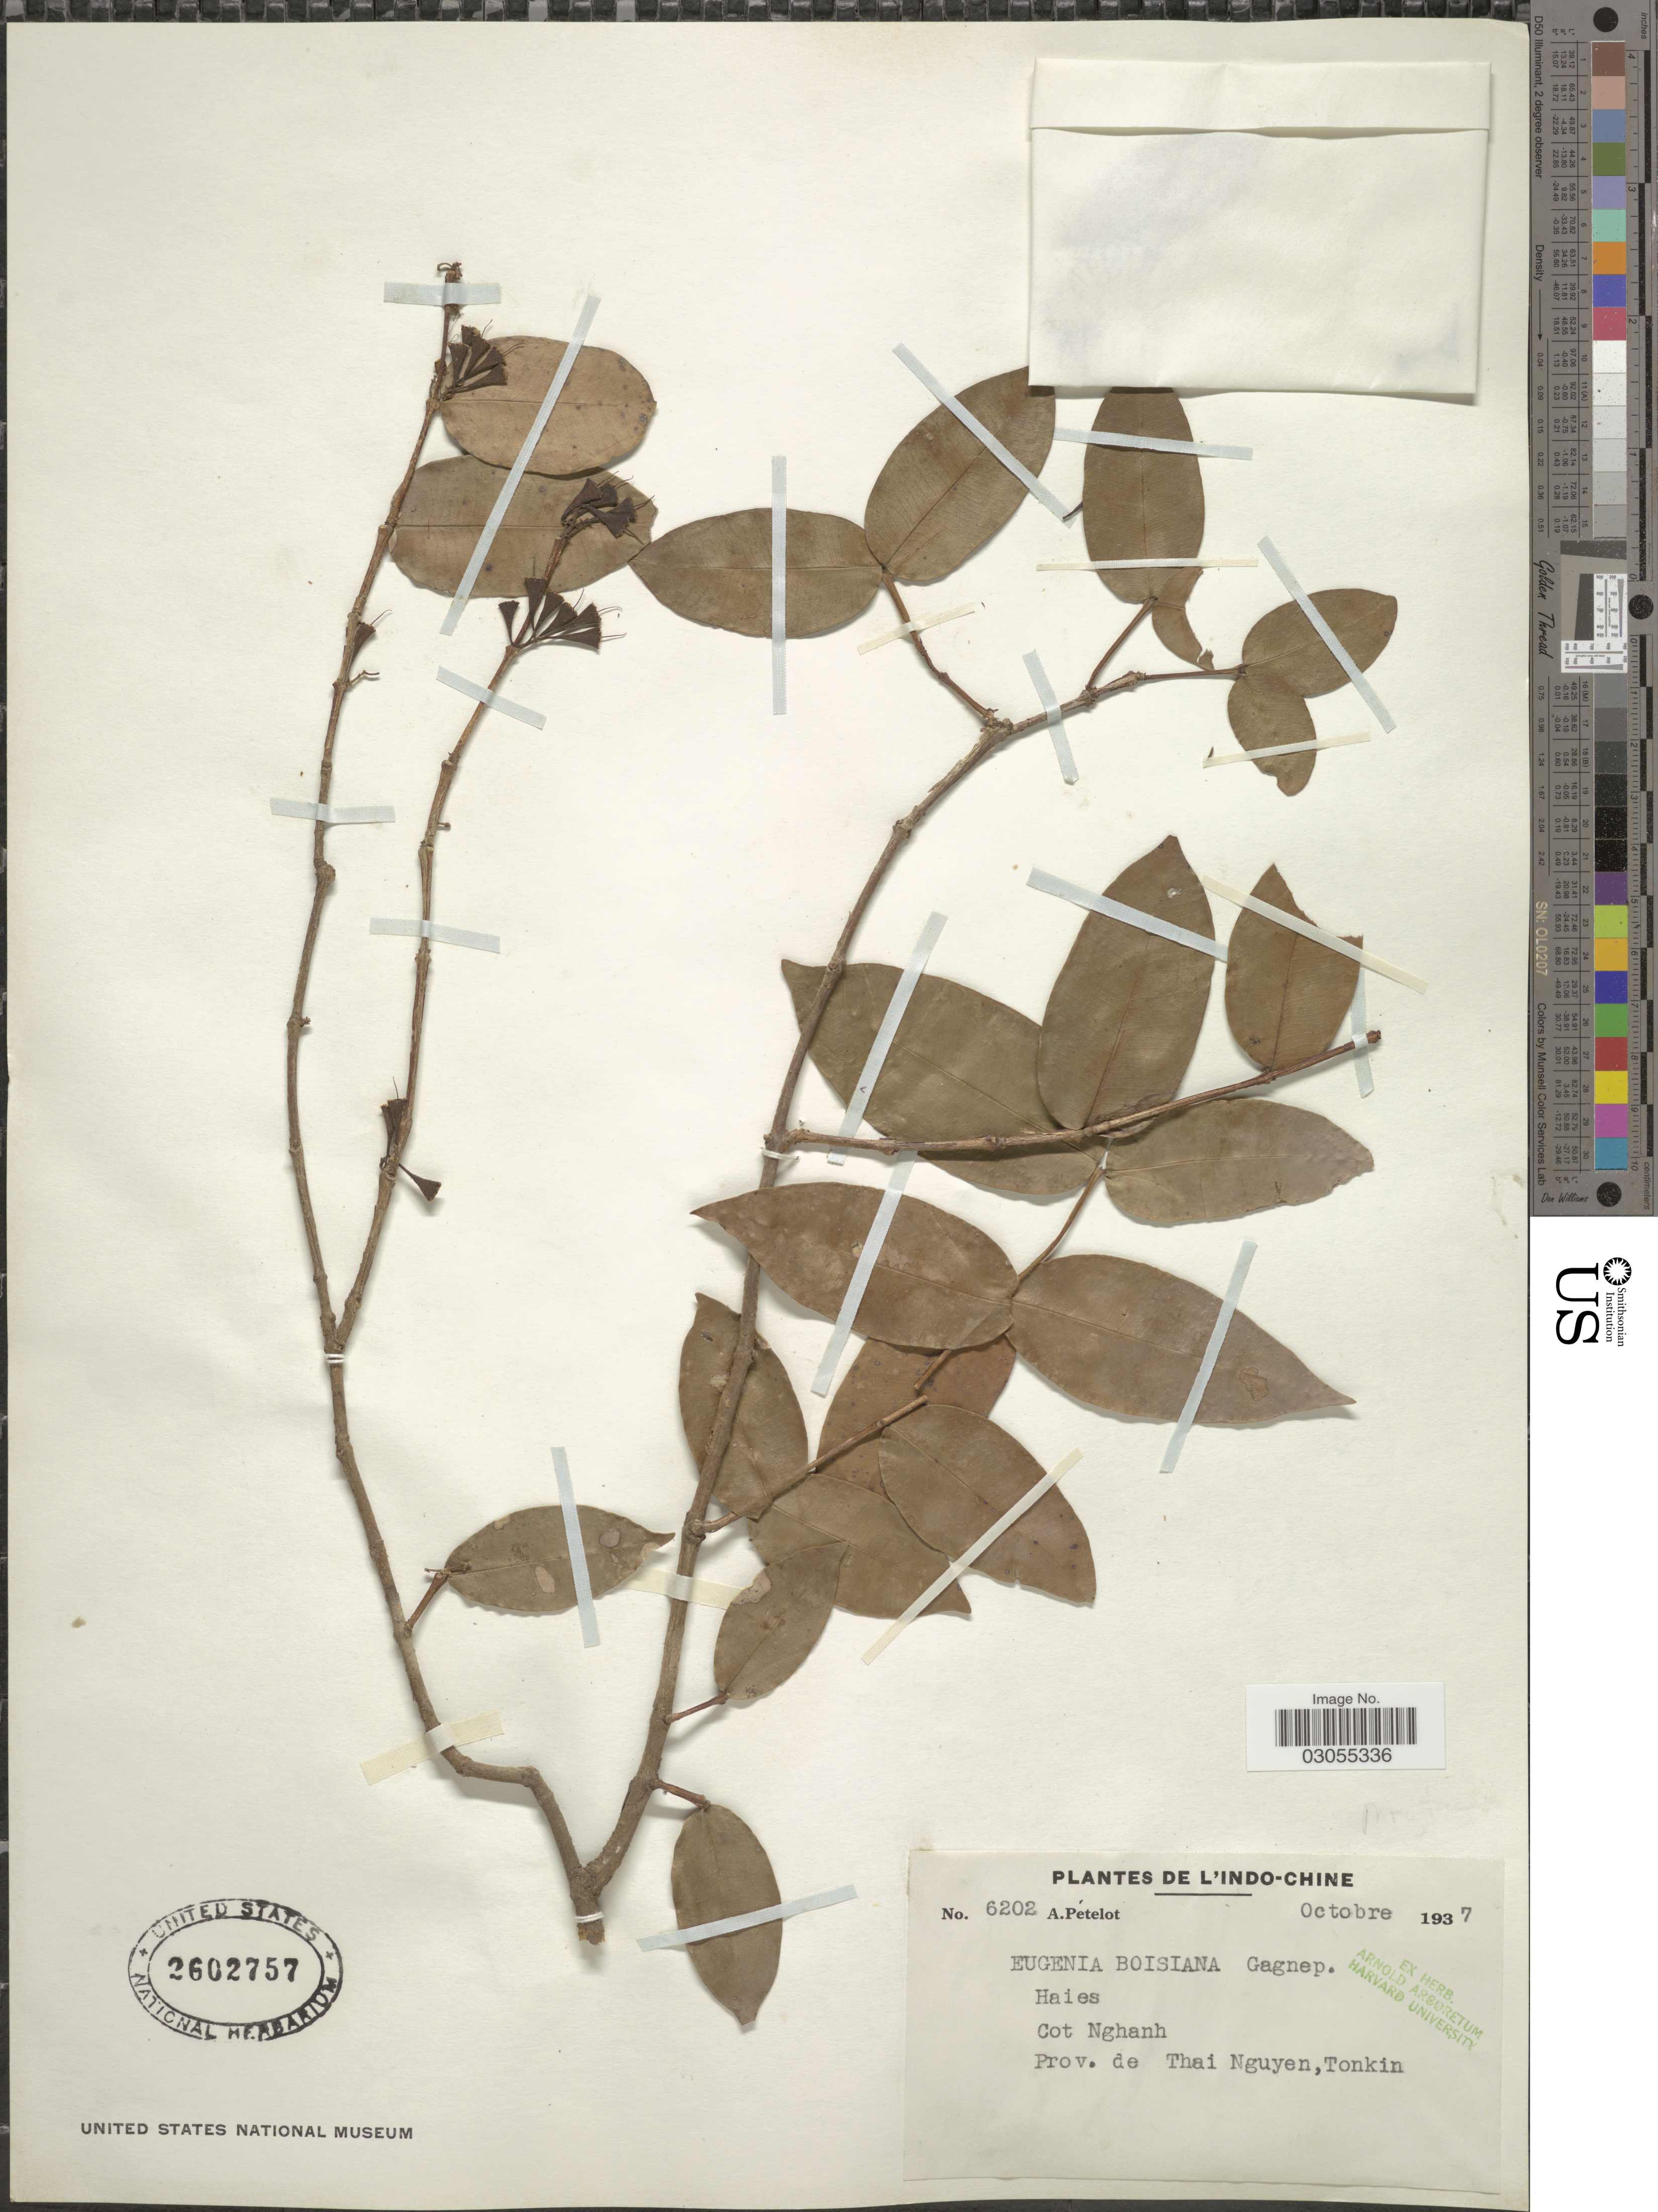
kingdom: Plantae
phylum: Tracheophyta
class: Magnoliopsida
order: Myrtales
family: Myrtaceae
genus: Syzygium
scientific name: Syzygium boisianum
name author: (Gagnep.) Merr. & L.M. Perry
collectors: A. Petelot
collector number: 6202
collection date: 1937-10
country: Vietnam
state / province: Thai Nguyen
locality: Indo-Chine. Haies. Cot Nghanh. Tonkin.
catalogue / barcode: US 2602757